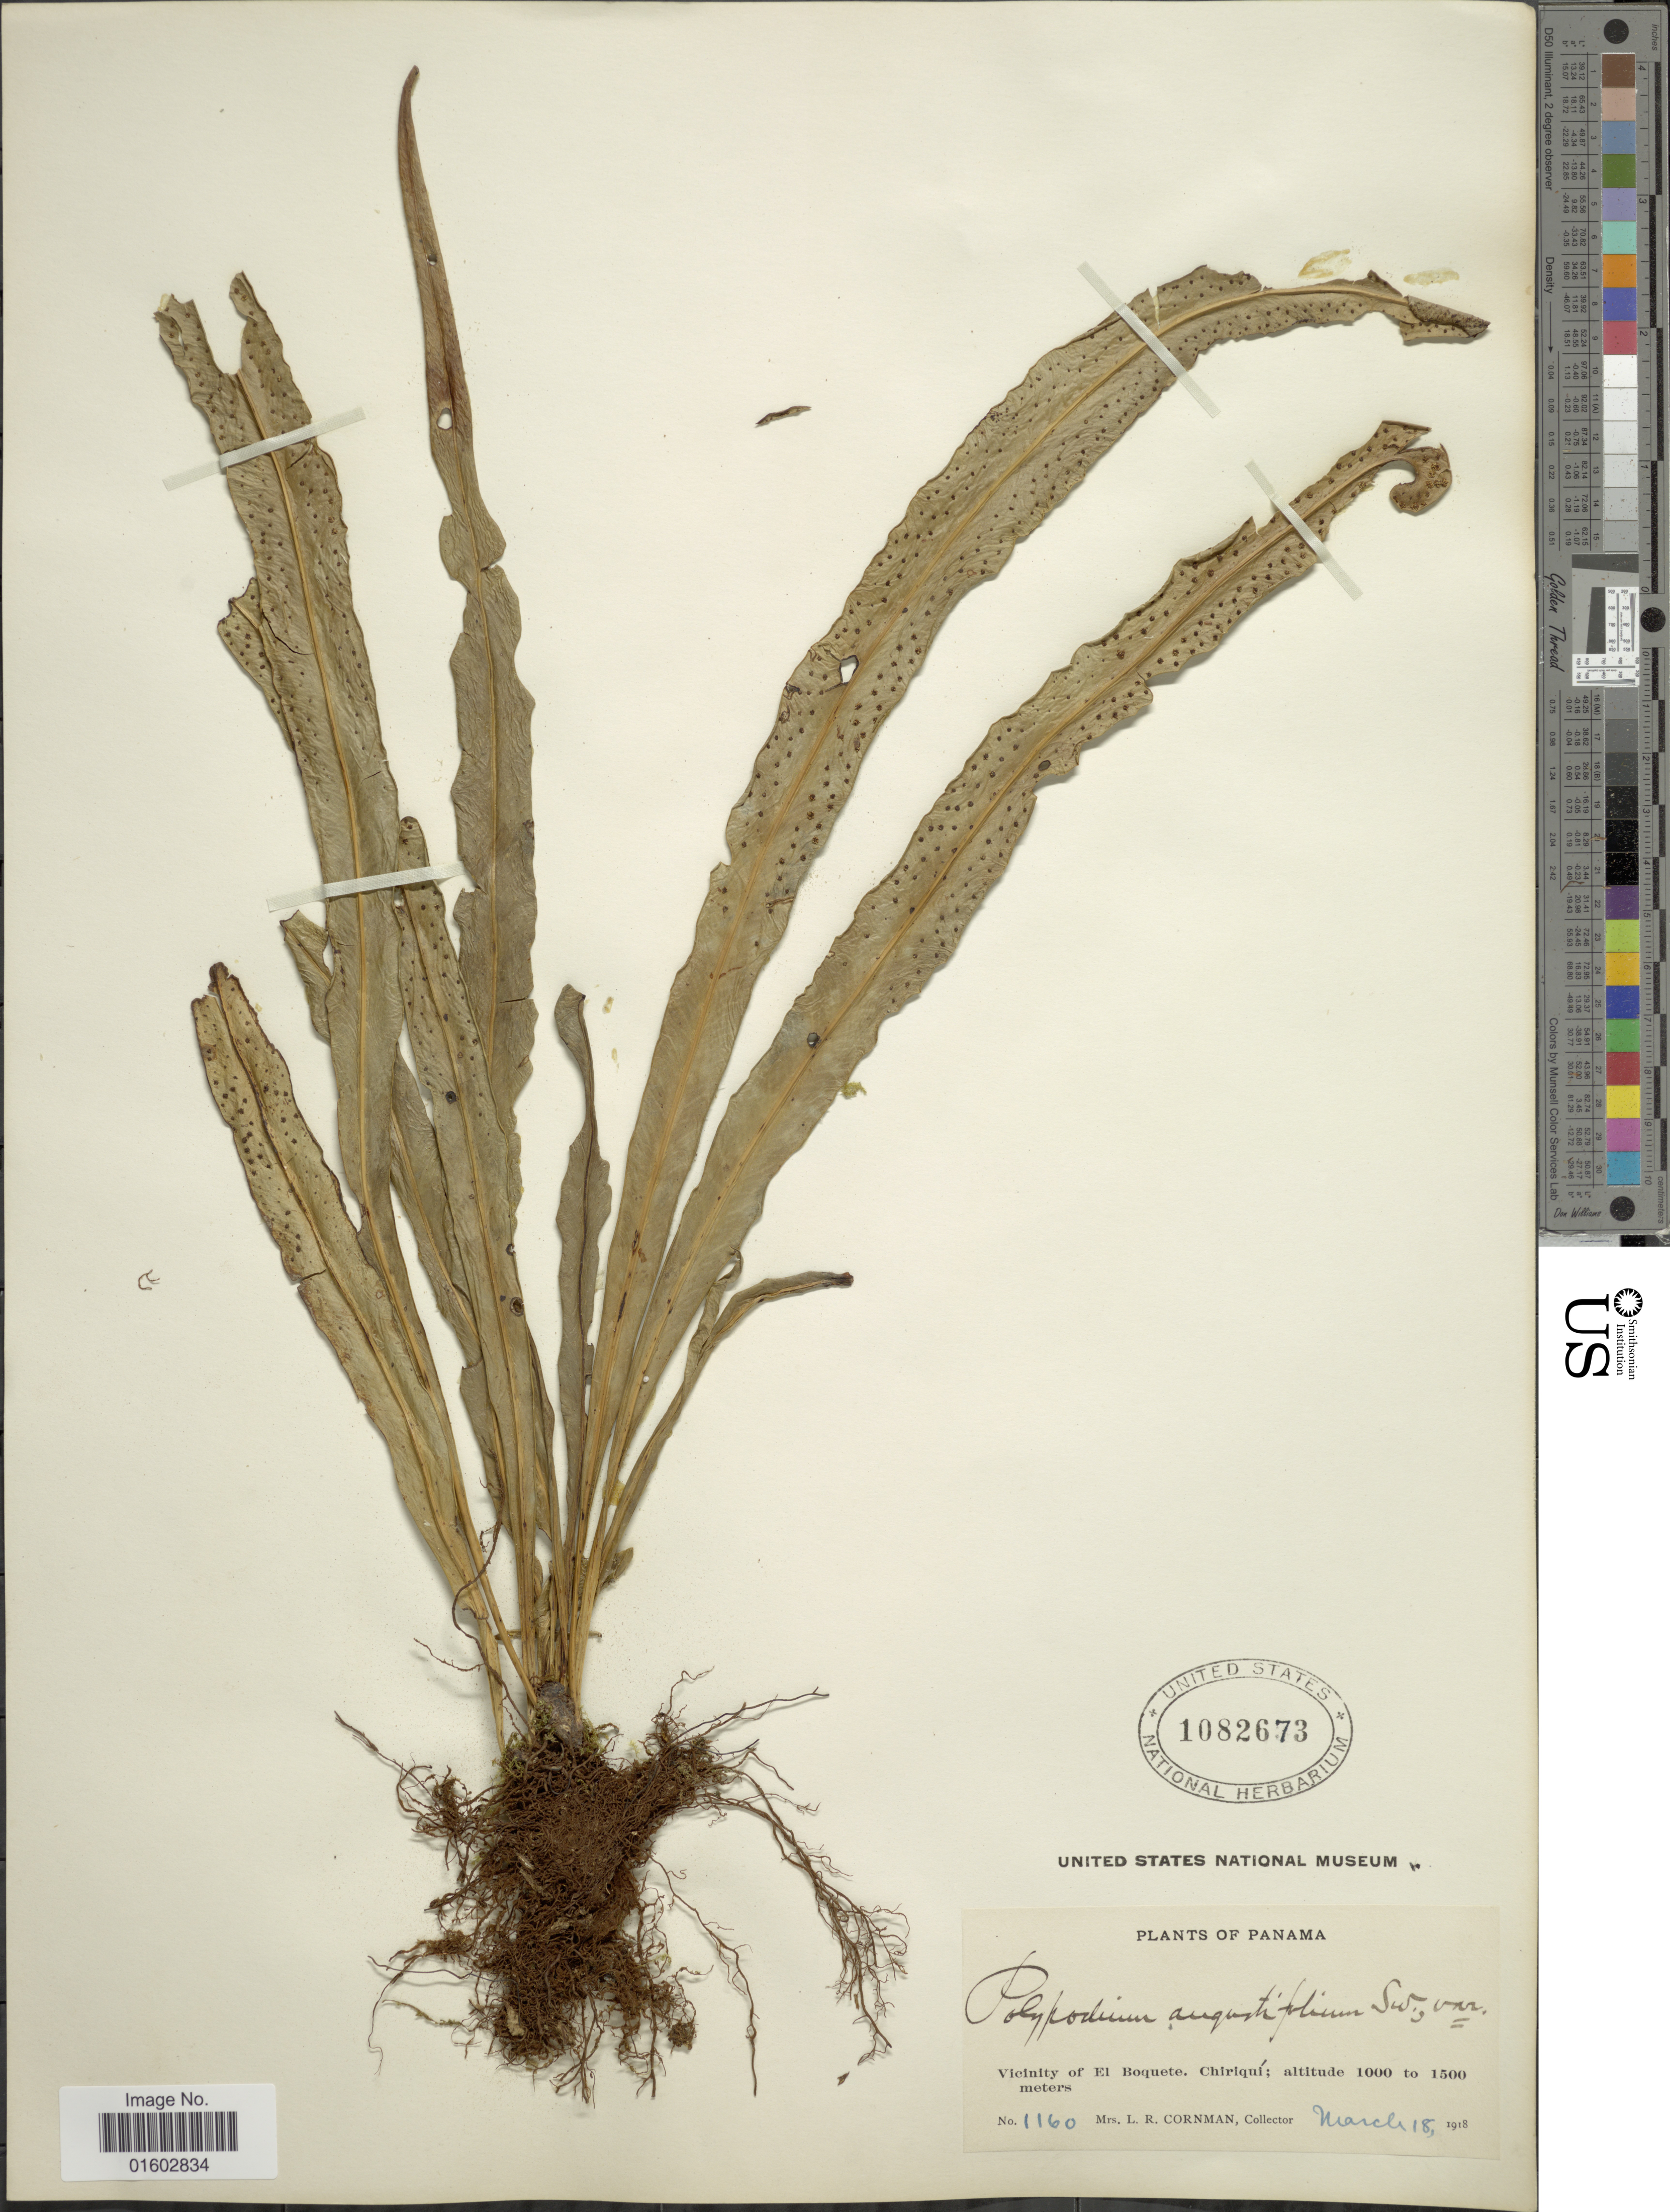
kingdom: Plantae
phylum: Tracheophyta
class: Polypodiopsida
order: Polypodiales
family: Polypodiaceae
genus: Campyloneurum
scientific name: Campyloneurum angustifolium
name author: (Sw.) Fée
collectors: L. Cornman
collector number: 1160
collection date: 1918-03-18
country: Panama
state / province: Chiriqui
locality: Vicinity of El Boquete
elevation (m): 1000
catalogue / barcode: US 1082673